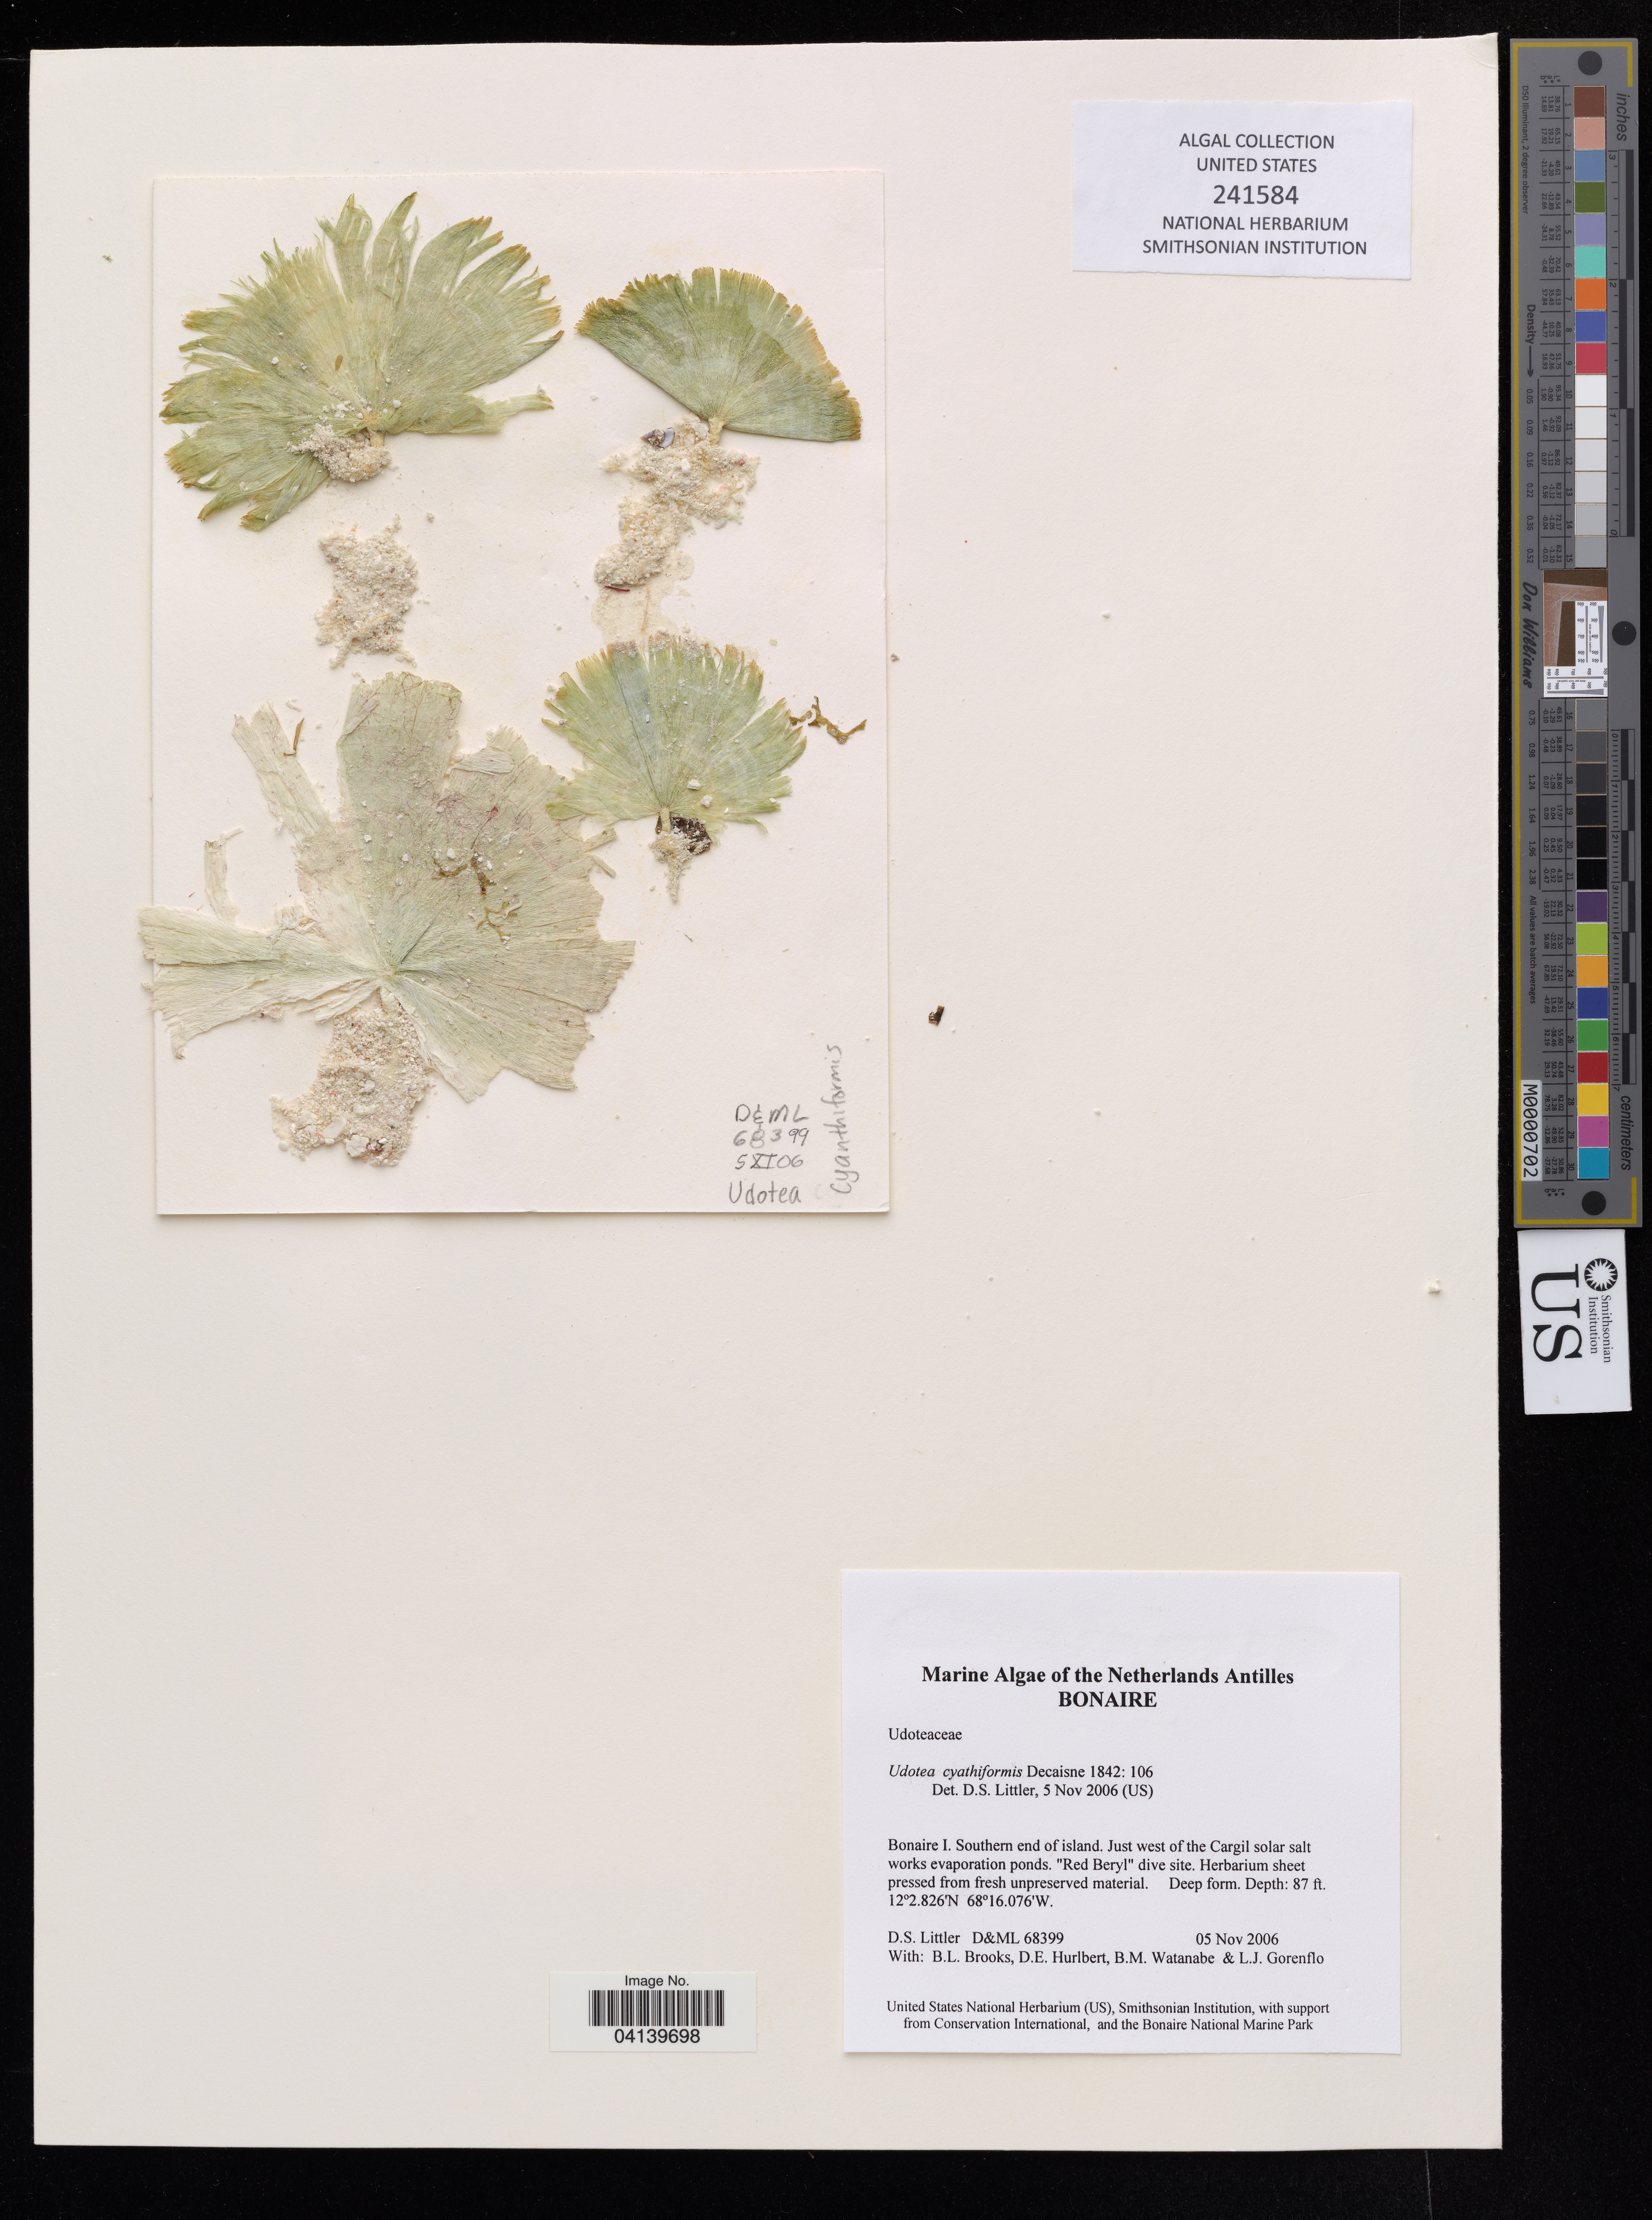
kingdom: Plantae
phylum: Chlorophyta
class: Ulvophyceae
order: Bryopsidales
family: Udoteaceae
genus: Udotea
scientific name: Udotea cyathiformis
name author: Decne.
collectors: D. S. Littler, B. Brooks, D. Hurlbert, B. Watanabe & L. Gorenflo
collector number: D&ML 68399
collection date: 2006-11-05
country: Netherlands Antilles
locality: Bonaire. Bonaire I. Southern end of island. Just west of the Cargil solar salt works evaporation ponds.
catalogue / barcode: US 241584